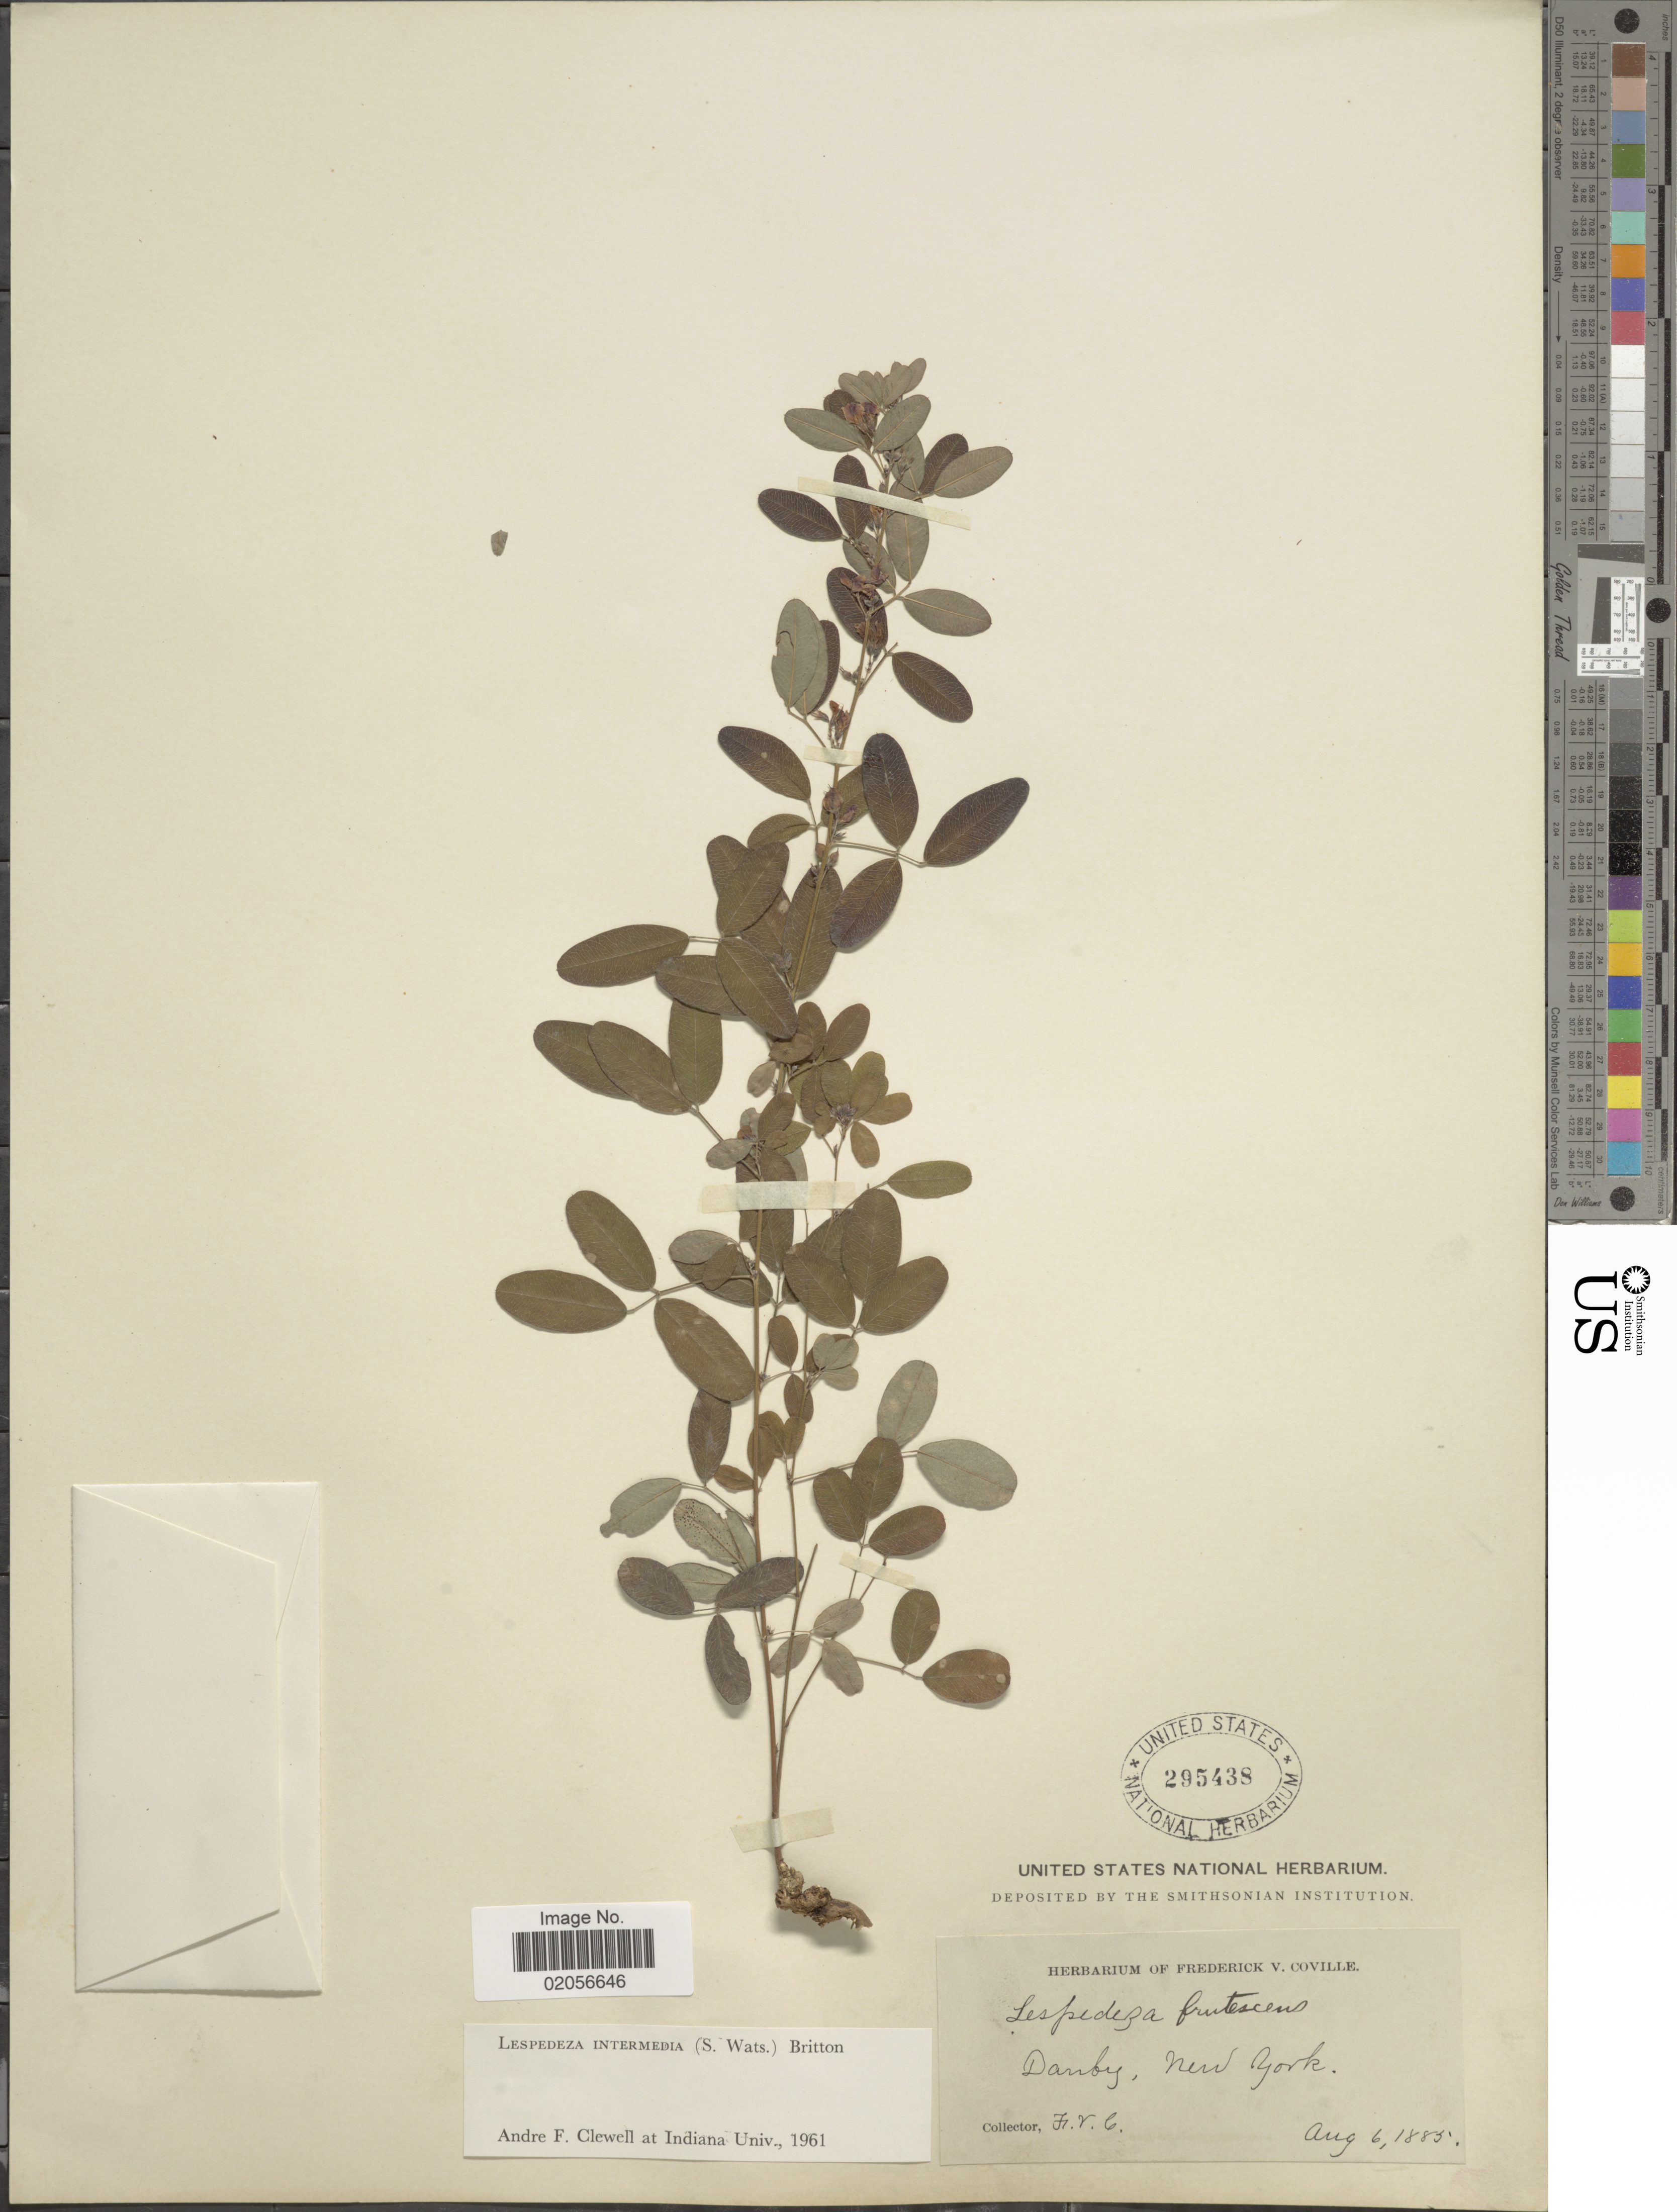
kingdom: Plantae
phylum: Tracheophyta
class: Magnoliopsida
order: Fabales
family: Fabaceae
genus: Lespedeza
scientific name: Lespedeza intermedia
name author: (S. Watson) Britton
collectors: F. V. Coville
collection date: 1885-08-06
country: United States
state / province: New York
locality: Danby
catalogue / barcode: US 295438